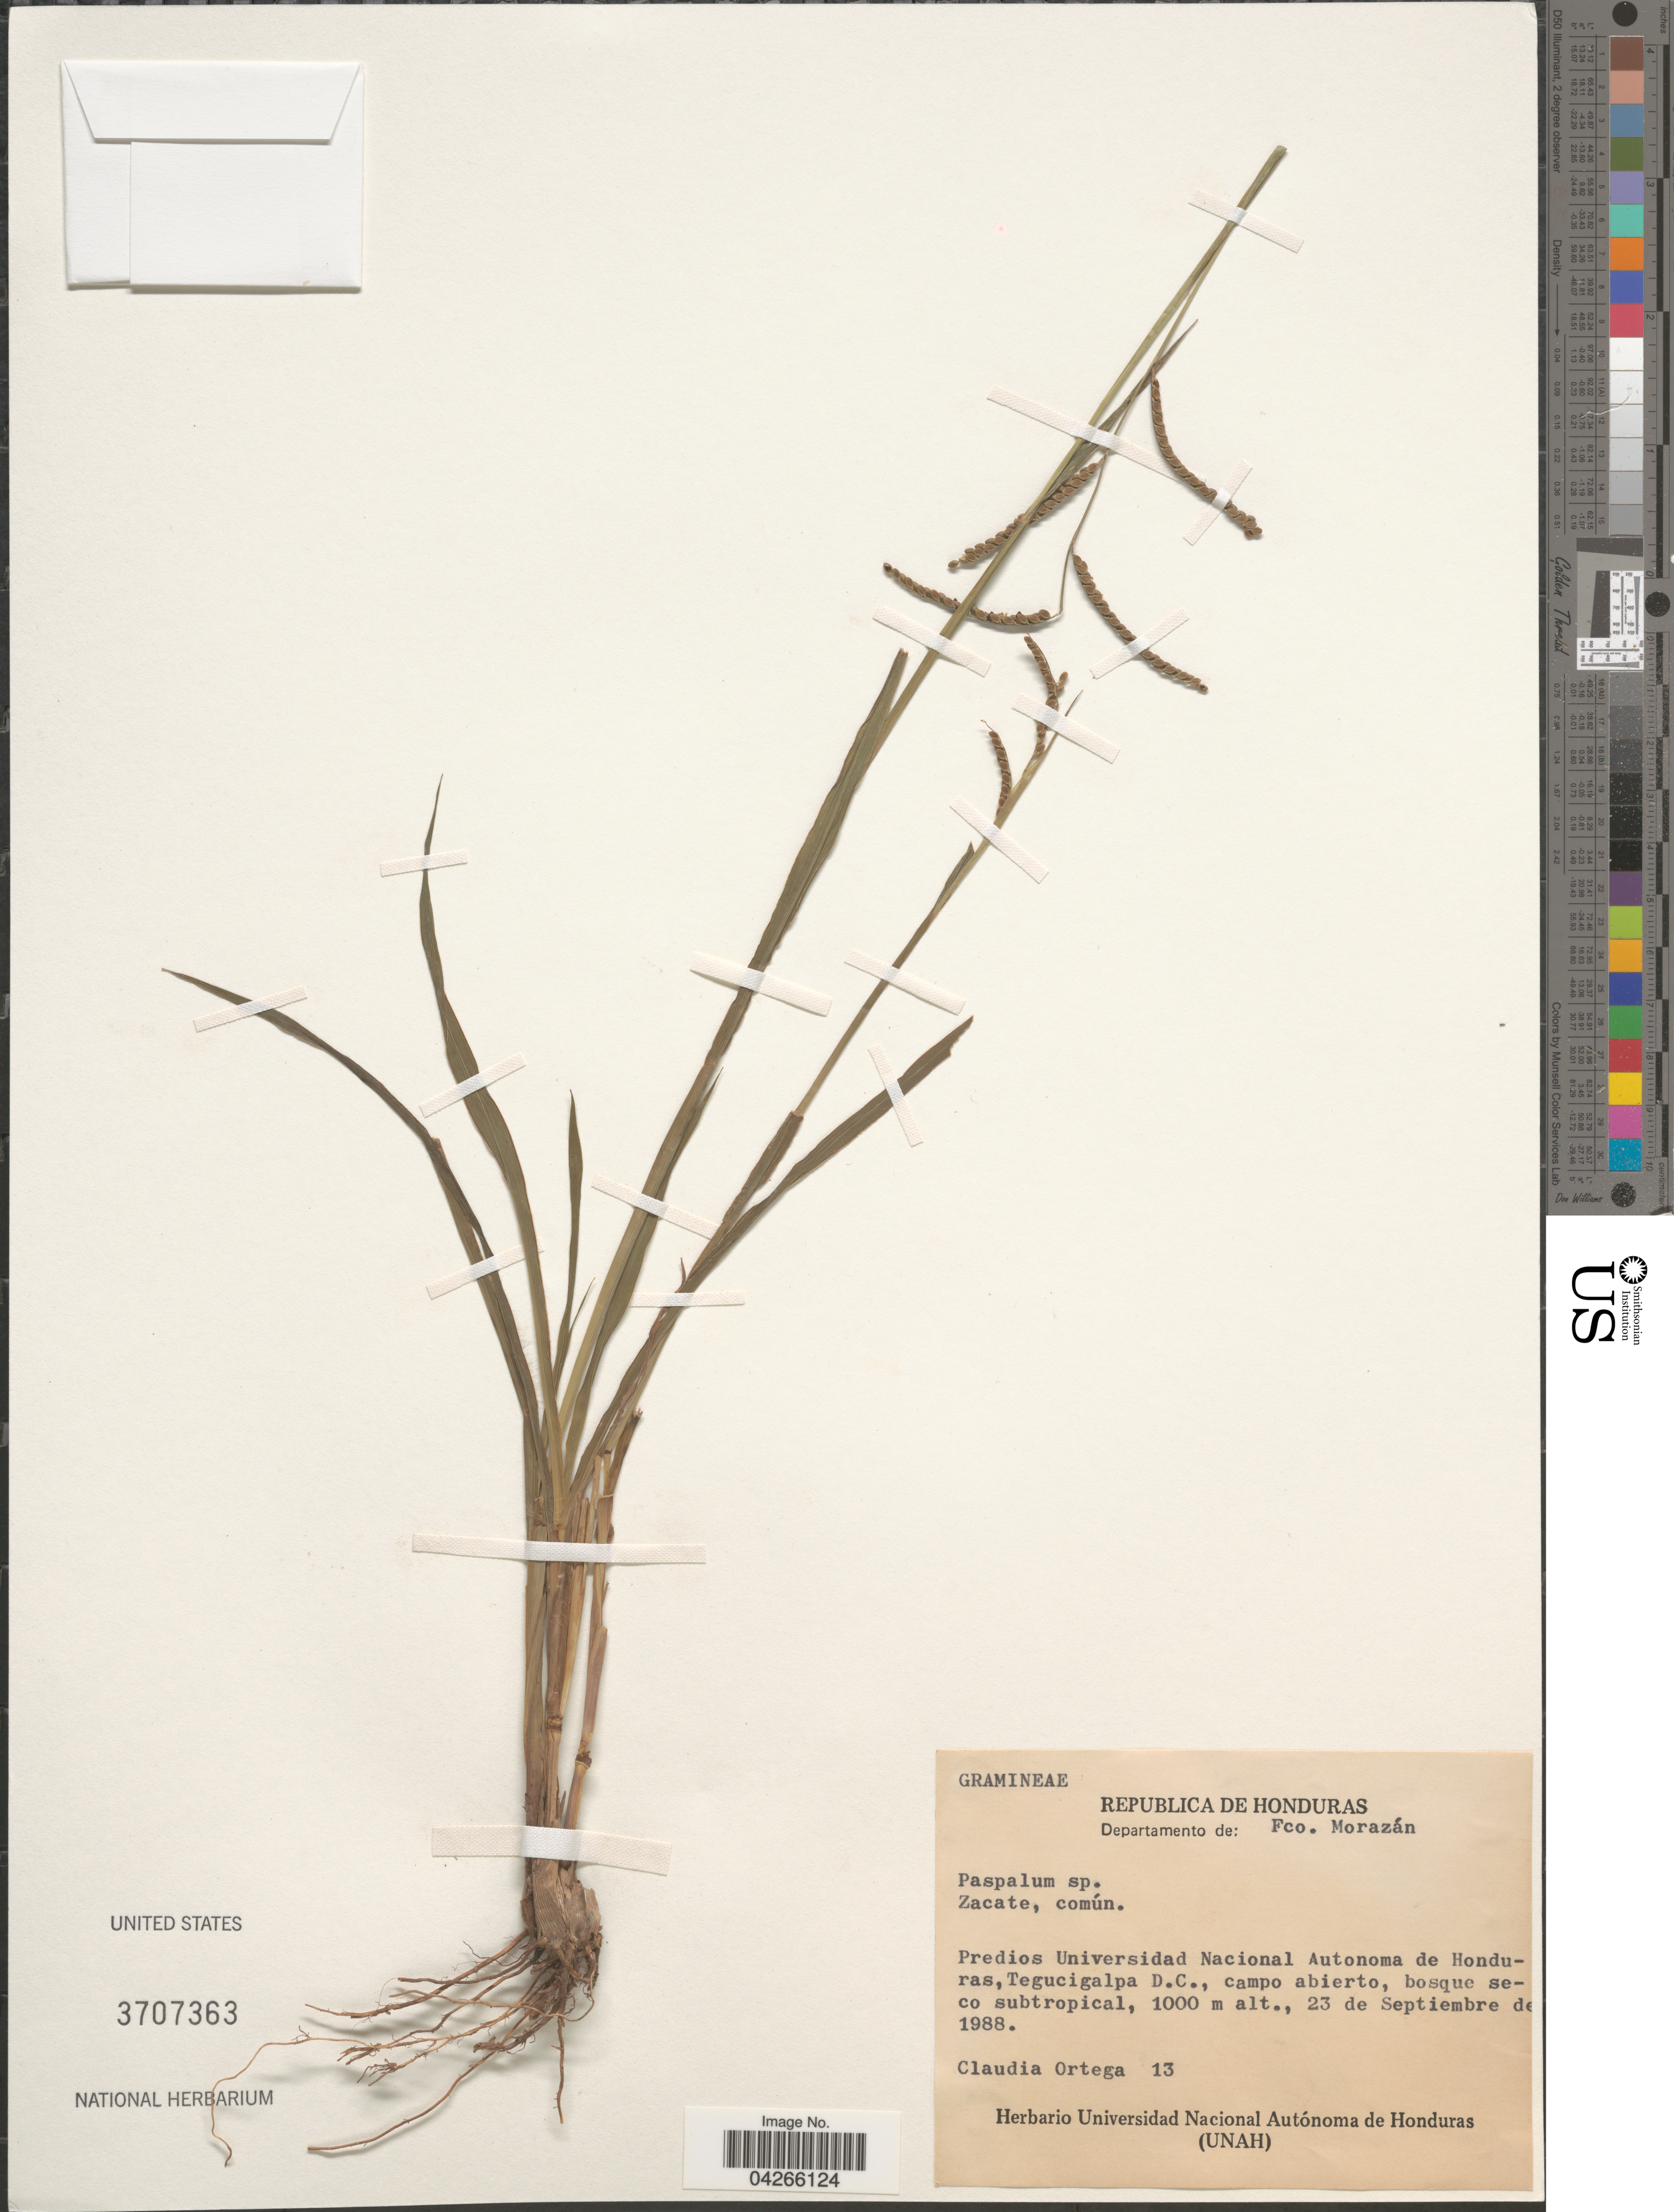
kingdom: Plantae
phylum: Tracheophyta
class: Liliopsida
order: Poales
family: Poaceae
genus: Paspalum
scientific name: Paspalum sp.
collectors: C. Ortega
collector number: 13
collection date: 1988-09-23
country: Honduras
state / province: Fco. Morazán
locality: Departamento de: Fco. Morazán. Predios Universidad Nacional Autonoma de Honduras, Tegucigalpa, D.C., campo abierto, bosque subtropical.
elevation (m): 1000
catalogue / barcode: US 3707363